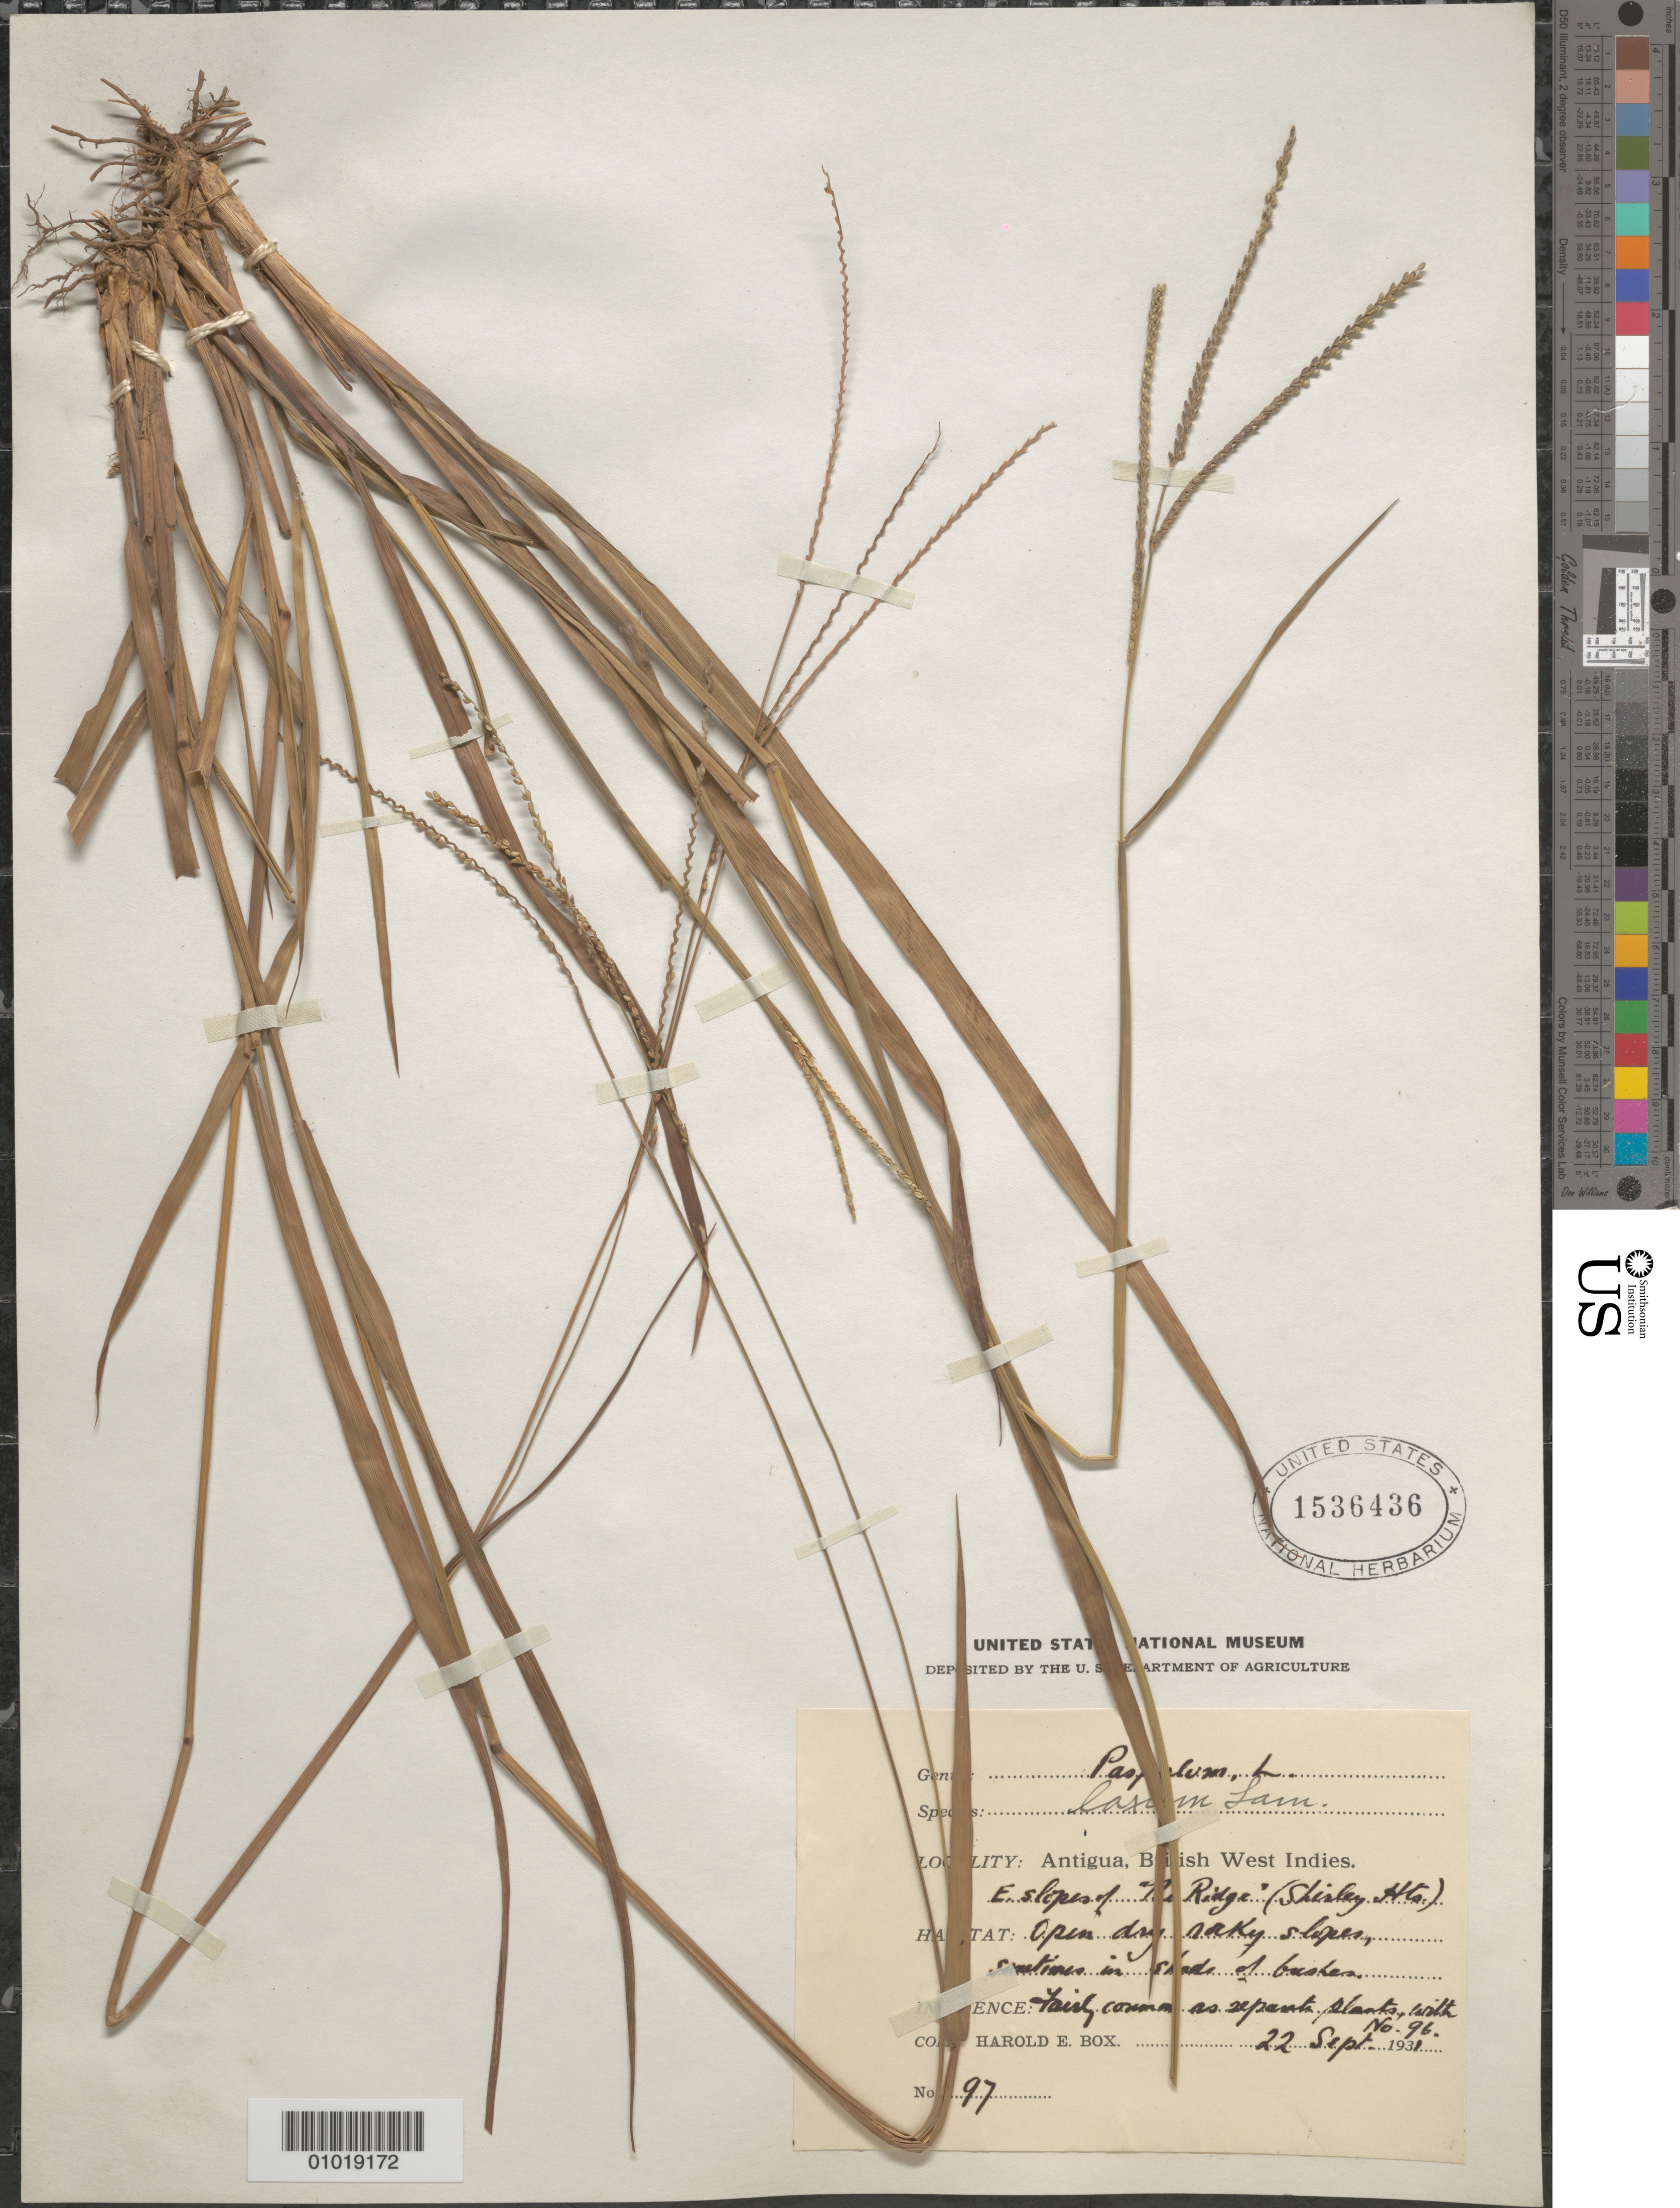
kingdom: Plantae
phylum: Tracheophyta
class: Liliopsida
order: Poales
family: Poaceae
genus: Paspalum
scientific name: Paspalum laxum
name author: Lam.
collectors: H. E. Box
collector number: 97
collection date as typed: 22 Sep 1931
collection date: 1931-09-22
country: Antigua and Barbuda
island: Antigua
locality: East slopes of "the Ridge", Shirley Mts.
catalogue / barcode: US 1536436